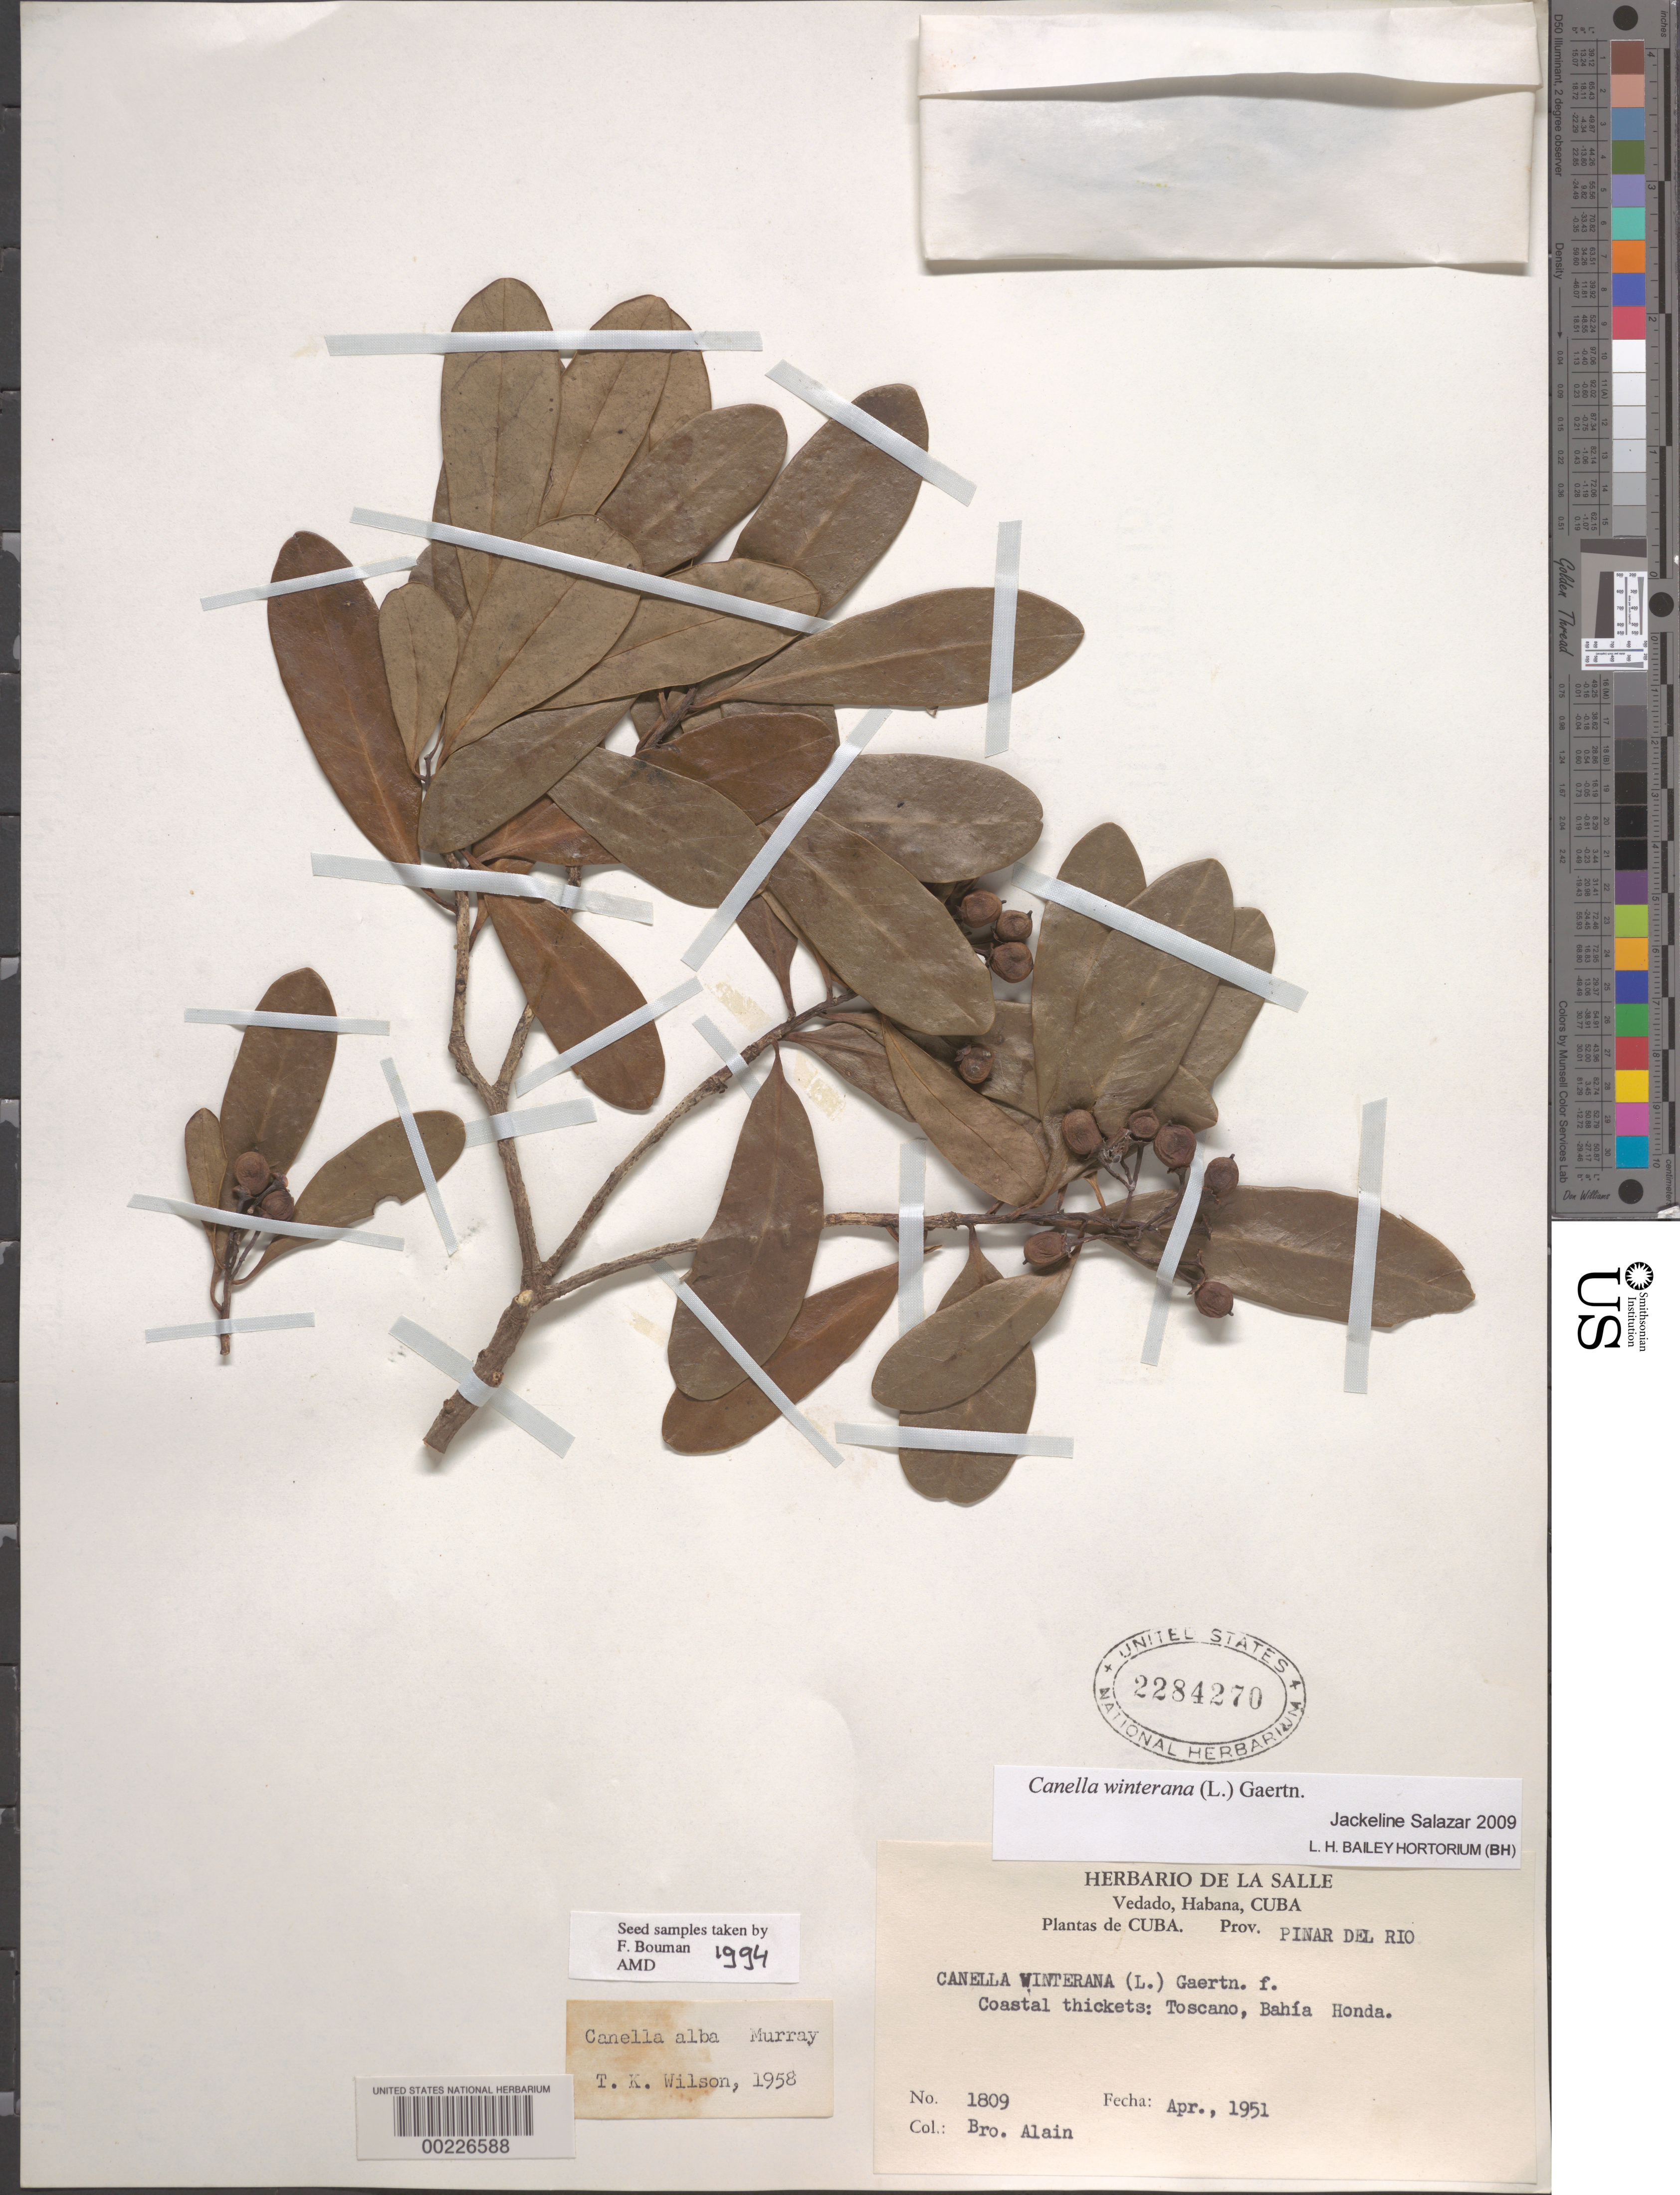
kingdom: Plantae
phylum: Tracheophyta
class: Magnoliopsida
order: Canellales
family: Canellaceae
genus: Canella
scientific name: Canella winterana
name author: (L.) Gaertn.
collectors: A. H. Liogier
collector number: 1809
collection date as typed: Apr 1951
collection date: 1951-04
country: Cuba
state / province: Pinar del Río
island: Greater Antilles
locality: Tascano, bahia honda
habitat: Coastal thicket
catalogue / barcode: US 2284270